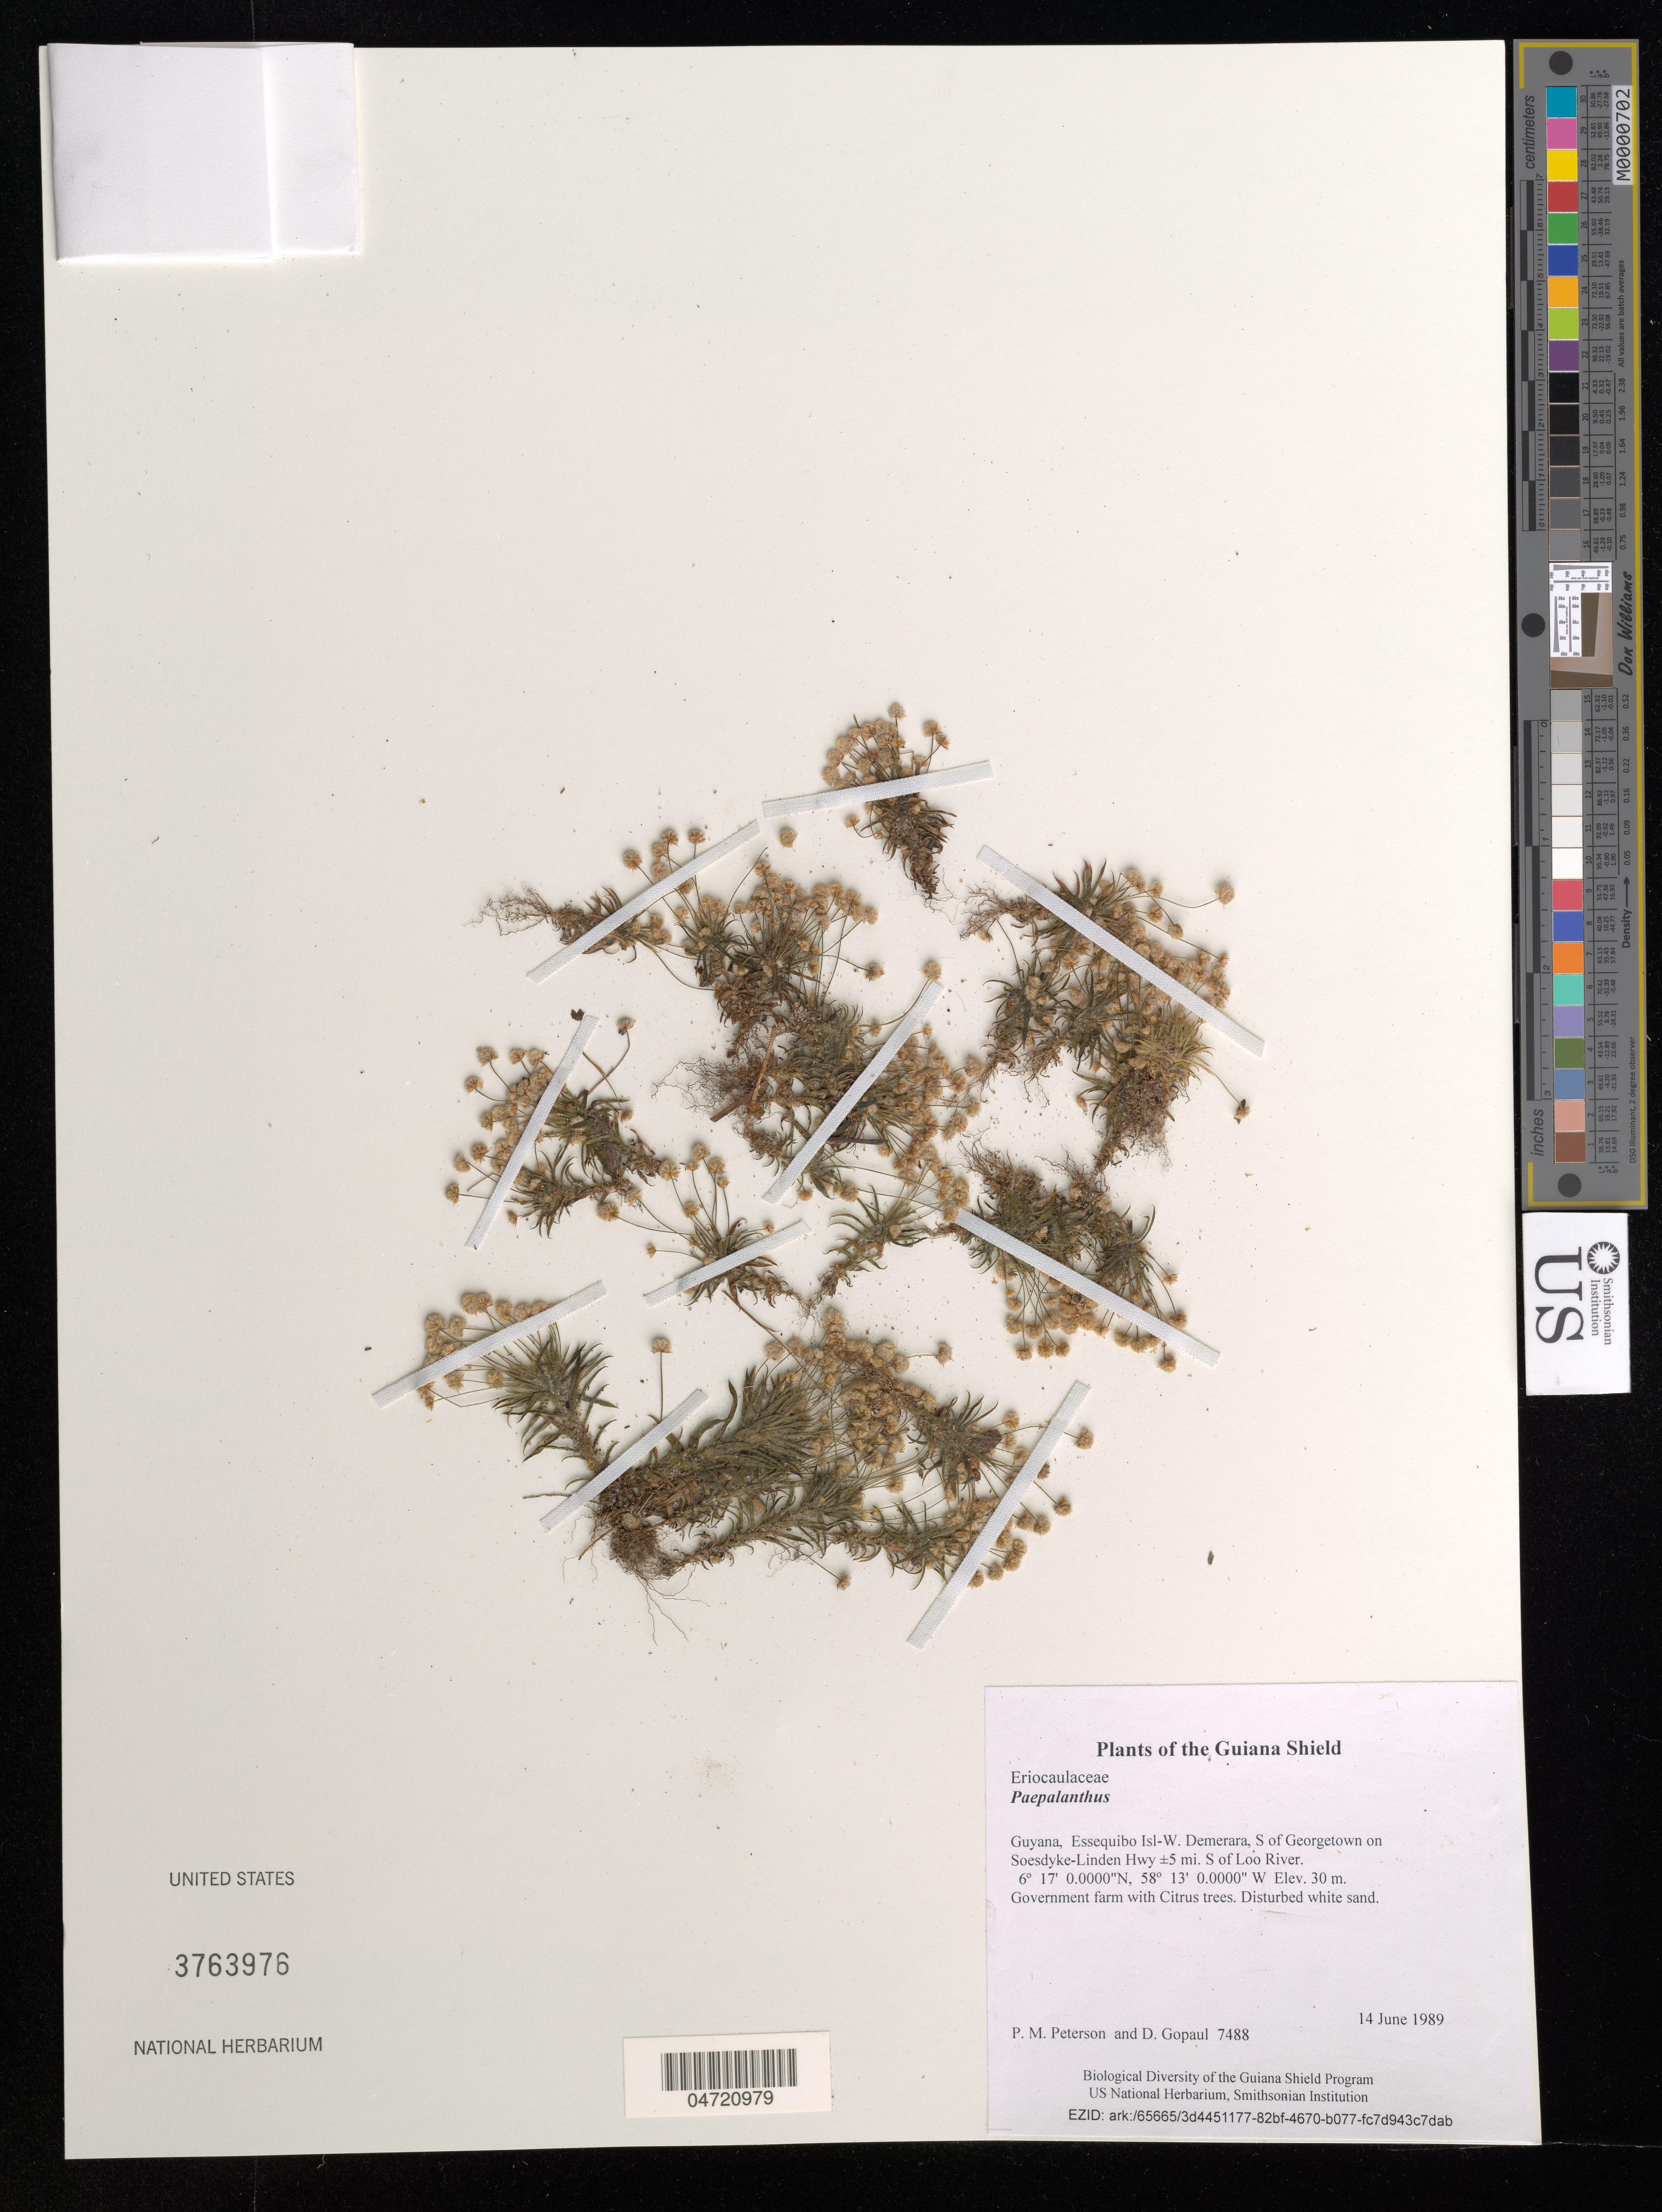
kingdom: Plantae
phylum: Tracheophyta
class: Liliopsida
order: Poales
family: Eriocaulaceae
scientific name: Giuliettia bifida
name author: (Schrad.) Andrino & Sano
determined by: Sauthier, Laura Jeanne, (SPF), Universidade de Sao Paulo (BRAZIL)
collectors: P. M. Peterson & D. Gopaul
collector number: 7488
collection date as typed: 14 June 1989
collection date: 1989-06-14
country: Guyana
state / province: Essequibo Isl-W. Demerara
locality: S of Georgetown on Soesdyke-Linden Hwy ±5 mi. S of Loo River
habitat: Government farm with Citrus trees. Disturbed white sand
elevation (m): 30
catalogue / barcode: US 3763976